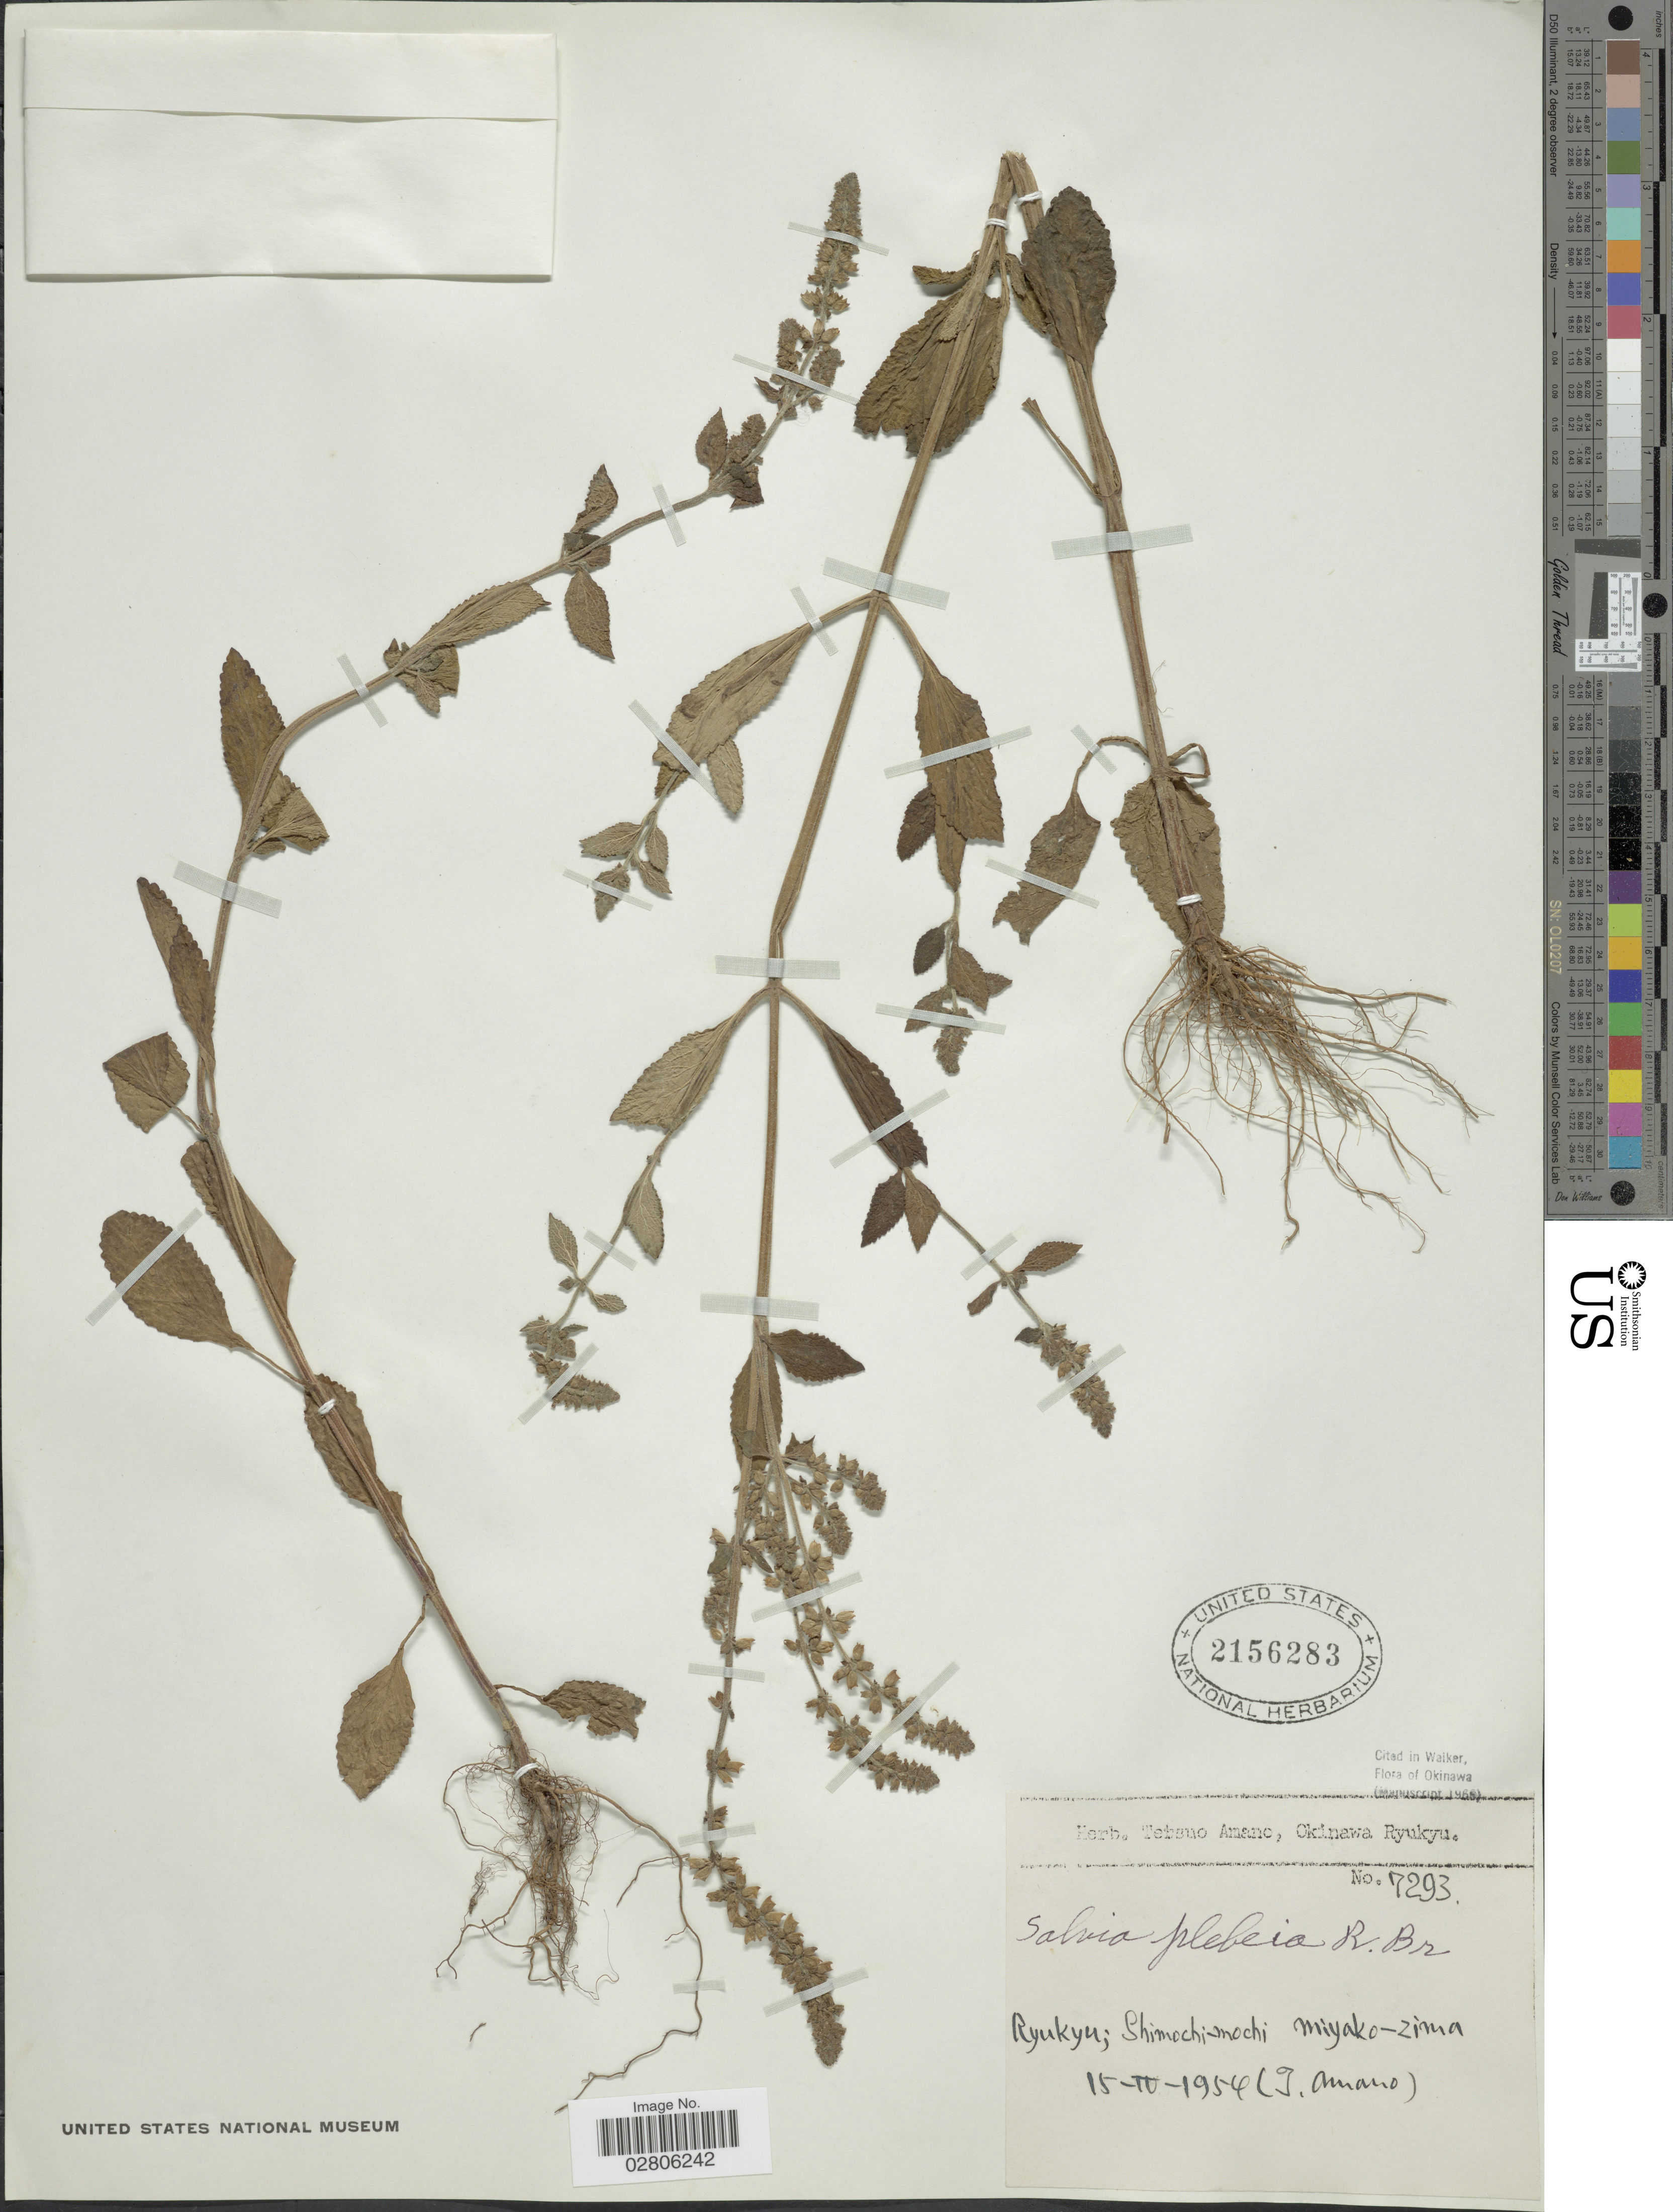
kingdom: Plantae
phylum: Tracheophyta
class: Magnoliopsida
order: Lamiales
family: Lamiaceae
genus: Salvia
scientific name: Salvia plebeia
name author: R. Br.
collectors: T. Amano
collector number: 7293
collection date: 1954-04-15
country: Japan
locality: Ryukyu, Shimochi-mochi, Miyako-zima.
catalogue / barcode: US 2156283